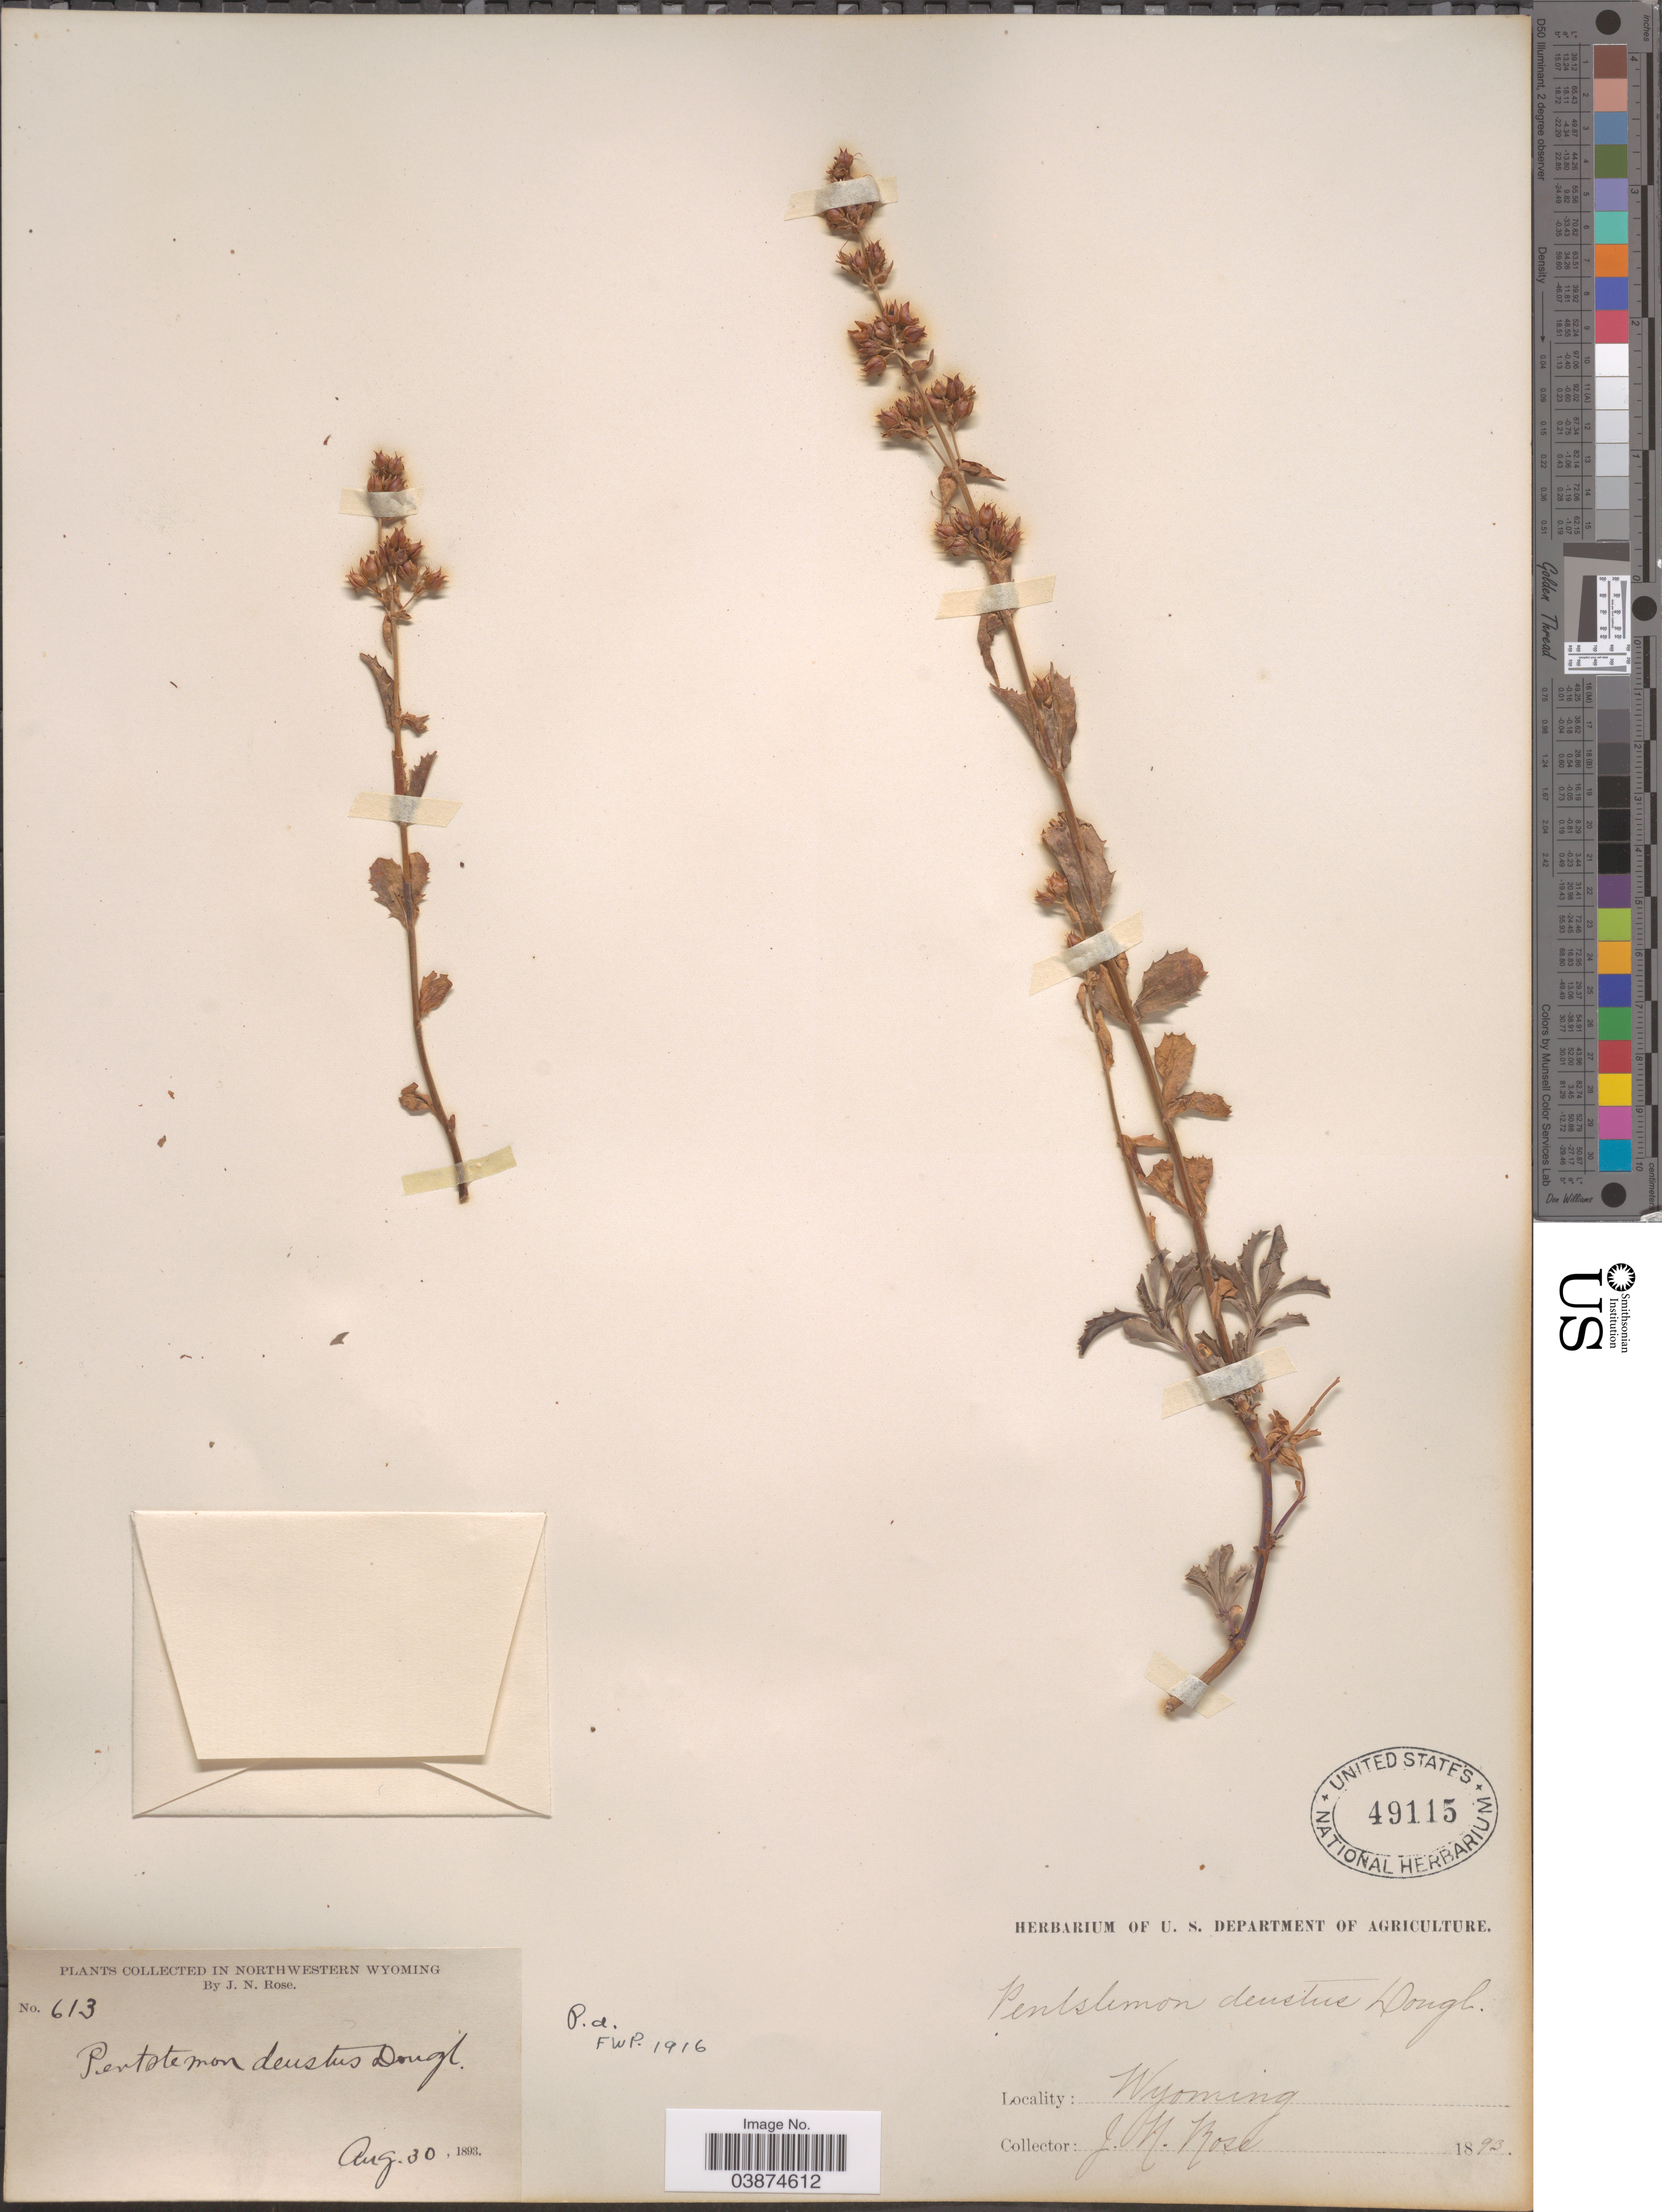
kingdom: Plantae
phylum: Tracheophyta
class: Magnoliopsida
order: Lamiales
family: Plantaginaceae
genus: Penstemon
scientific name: Penstemon deustus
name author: Douglas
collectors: J. N. Rose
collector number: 613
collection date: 1893-08-30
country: United States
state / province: Wyoming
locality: Northwestern Wyoming.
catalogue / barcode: US 49115